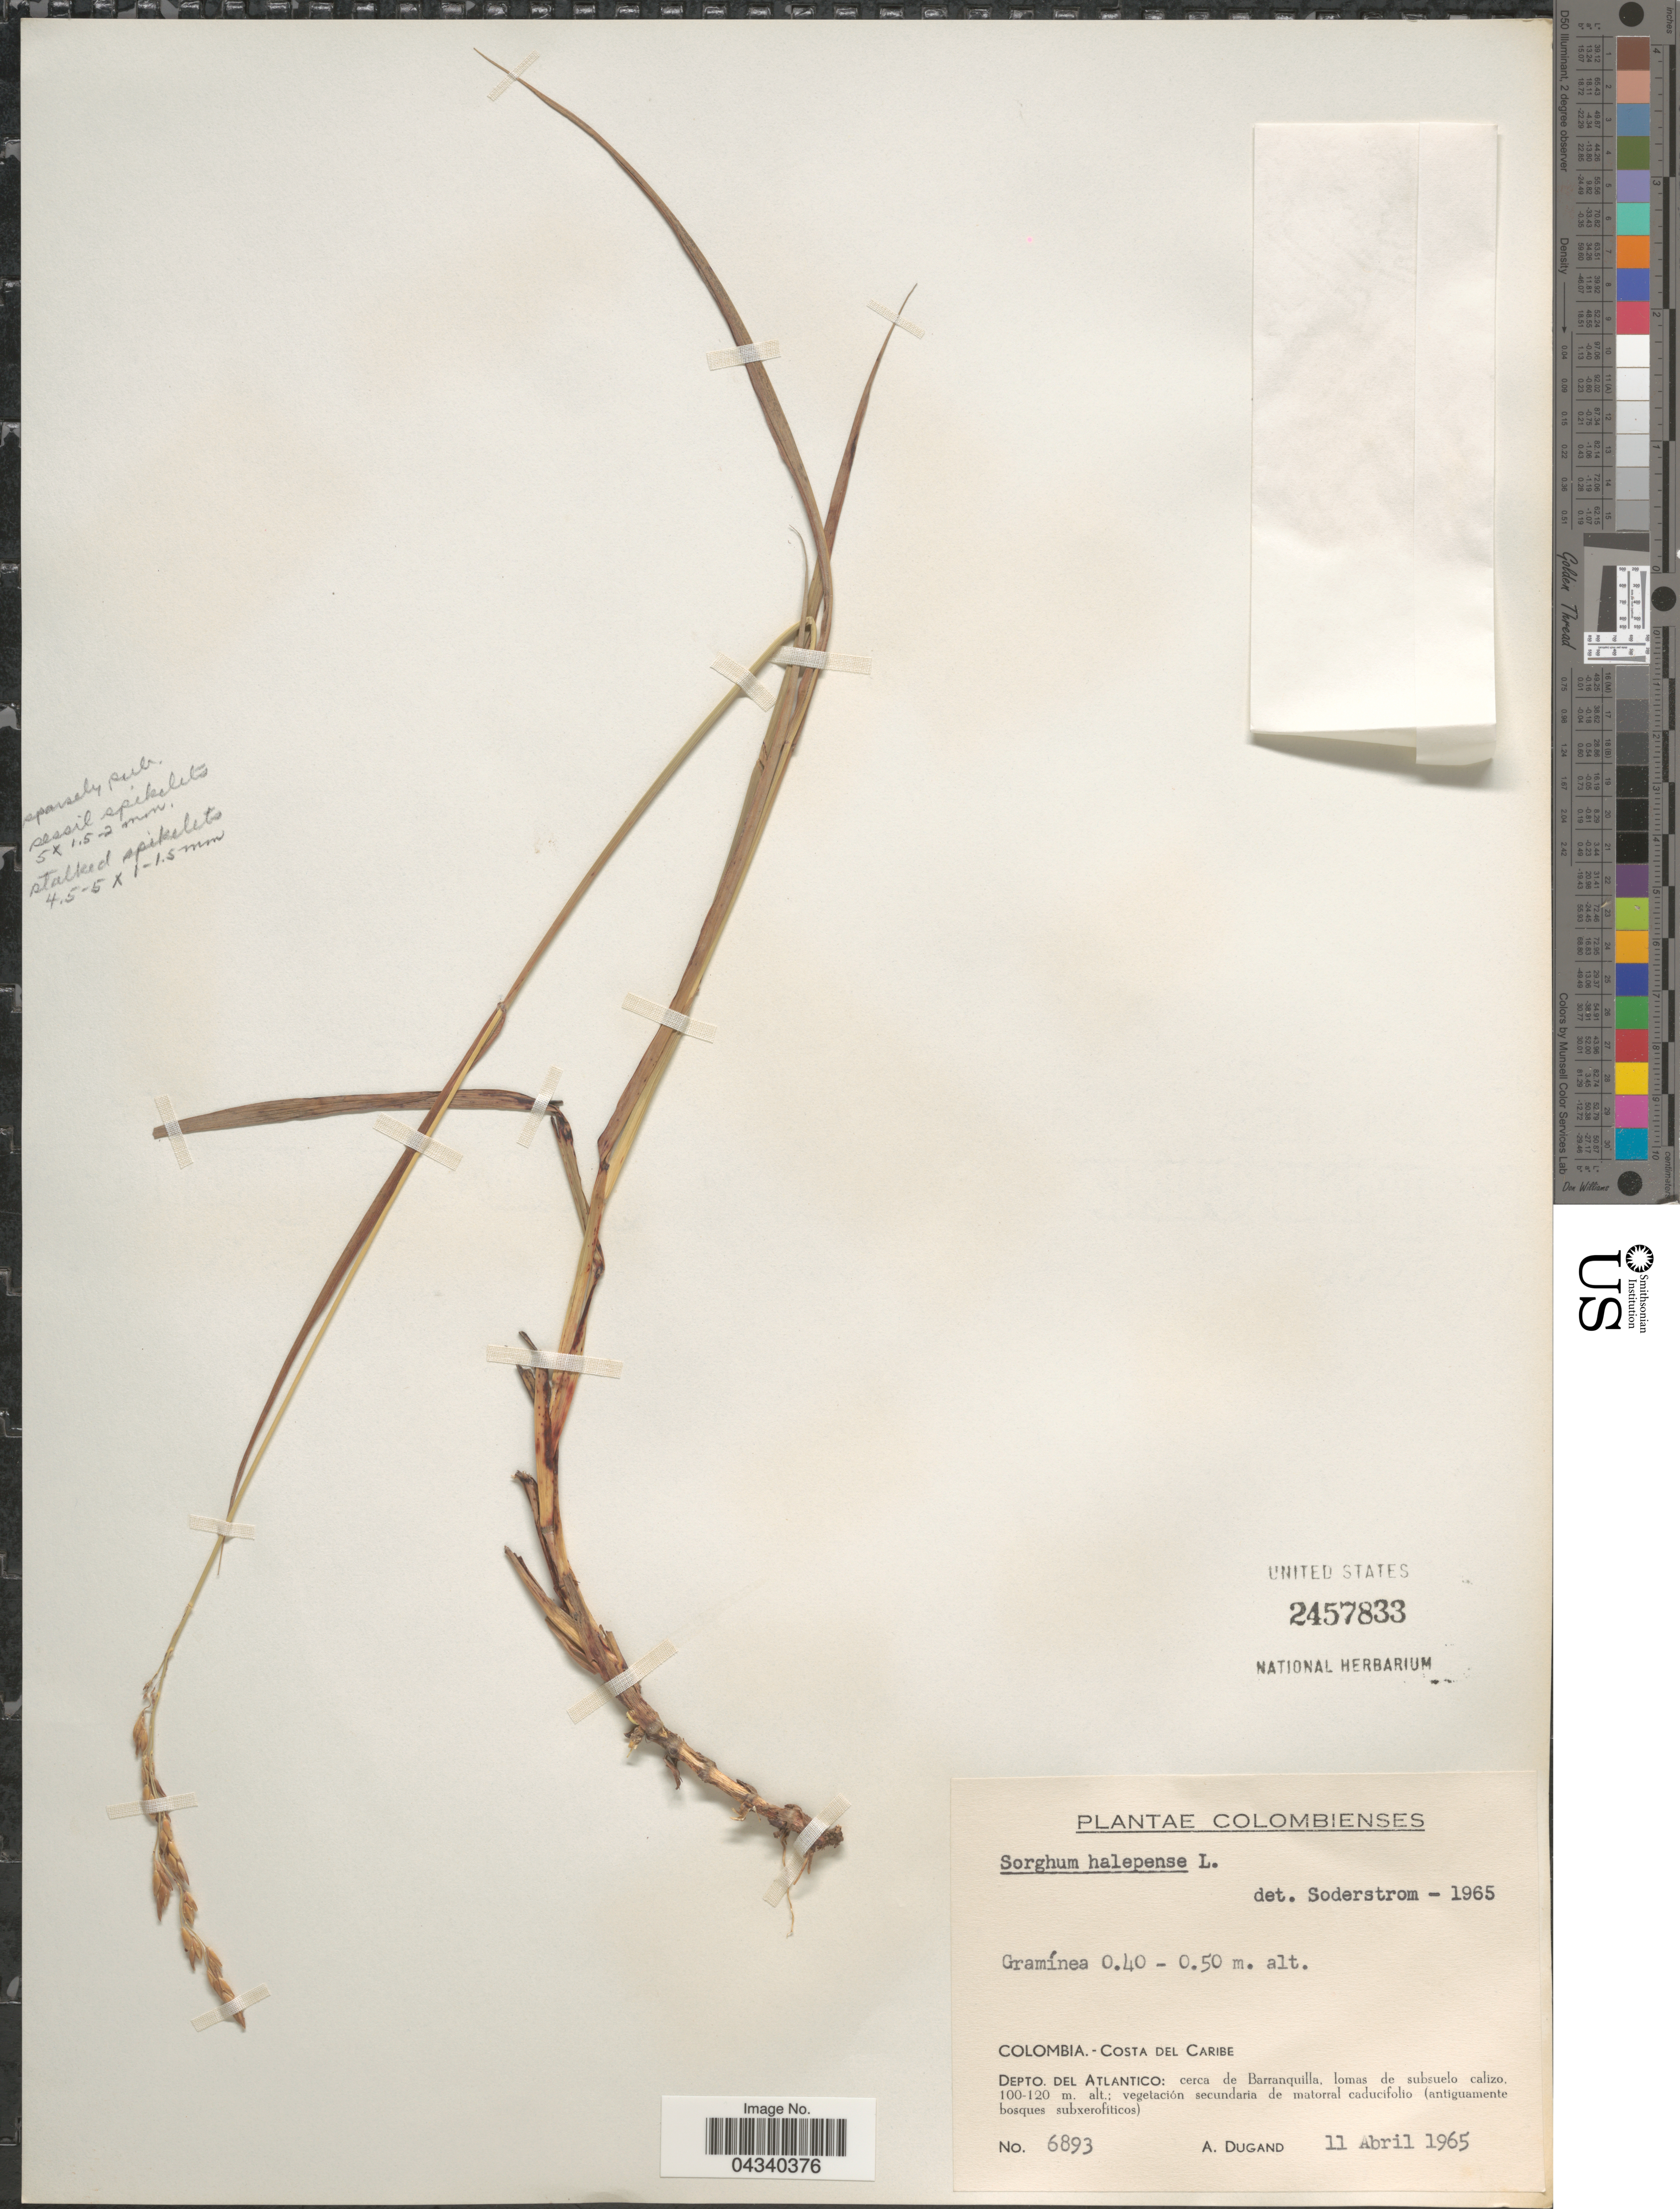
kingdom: Plantae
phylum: Tracheophyta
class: Liliopsida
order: Poales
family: Poaceae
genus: Sorghum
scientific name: Sorghum halepense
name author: (L.) Pers.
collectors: A. Dugand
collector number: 6893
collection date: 1965-04-11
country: Colombia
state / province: Atlántico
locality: Costa Del Caribe. Depto. Del Atlantico: cerca de Barranquilla, lomas de subsuelo calizo.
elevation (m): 100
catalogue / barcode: US 2457833